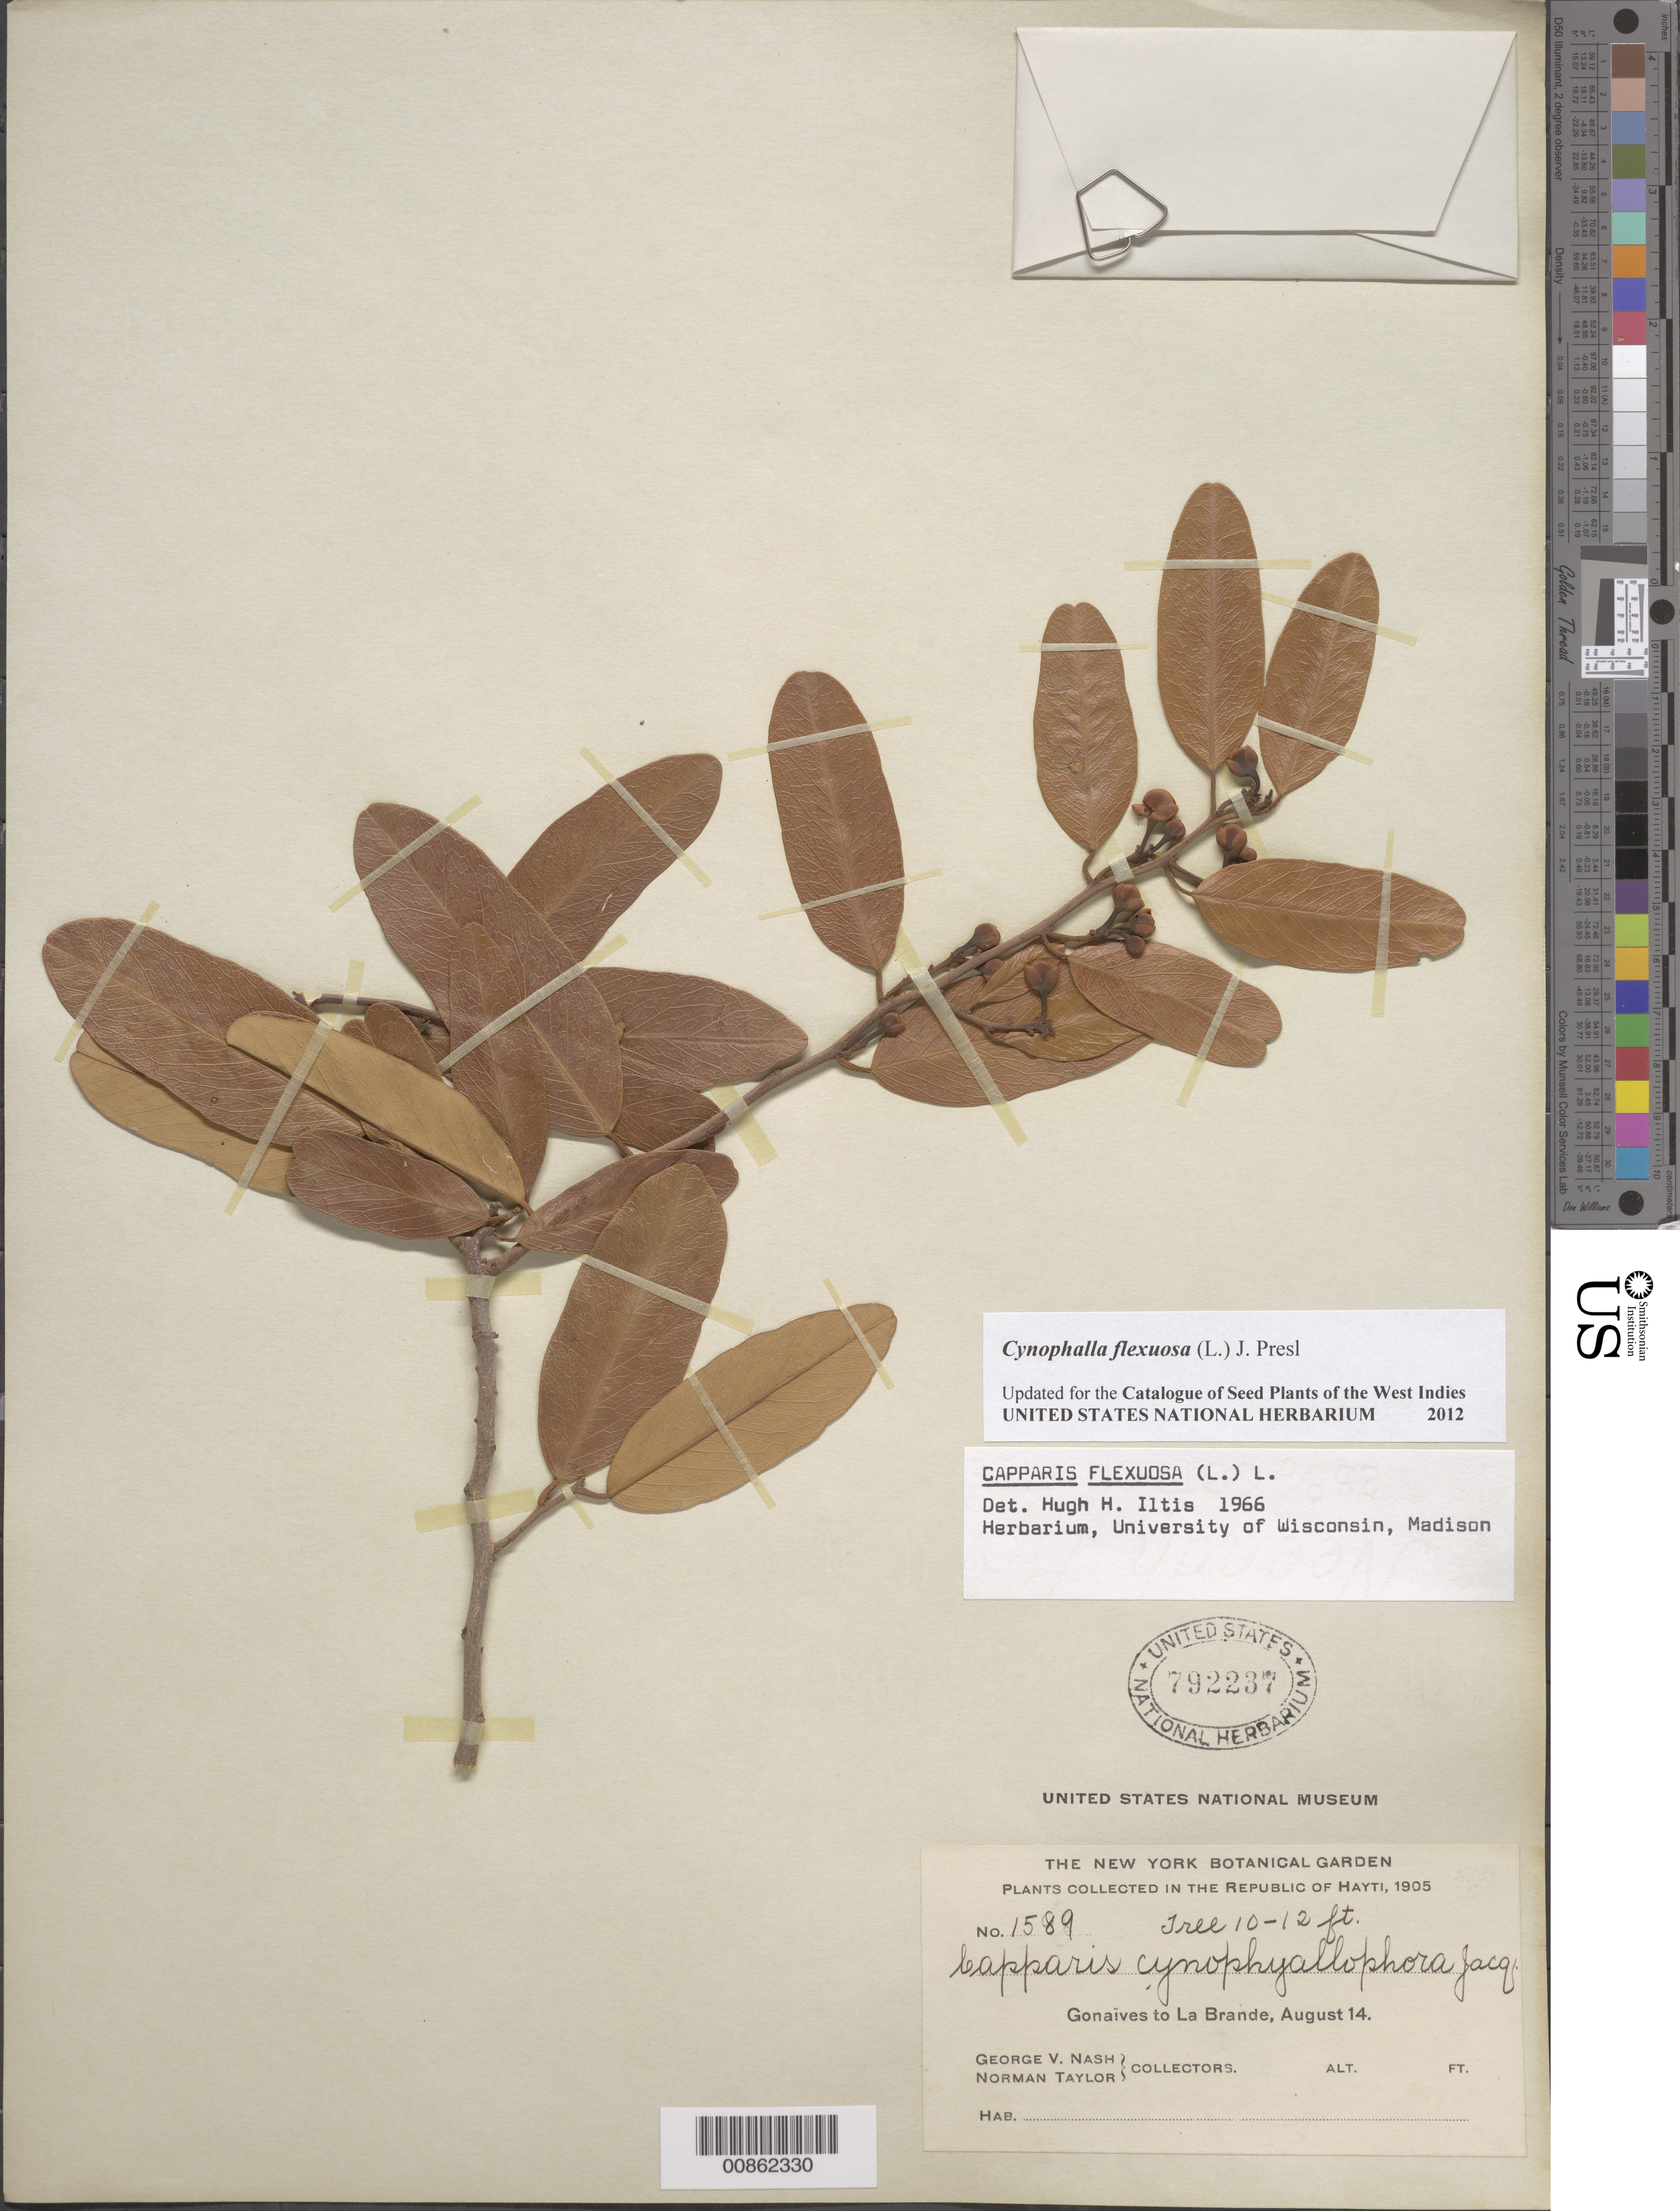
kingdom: Plantae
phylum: Tracheophyta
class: Magnoliopsida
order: Brassicales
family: Capparaceae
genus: Cynophalla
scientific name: Cynophalla flexuosa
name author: (L.) J. Presl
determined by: Iltis, Hugh Hellmut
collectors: G. V. Nash & N. Taylor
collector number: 1589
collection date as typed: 14 Aug 1905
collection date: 1905-08-14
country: Haiti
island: Hispaniola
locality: Gonaïves to La Brande.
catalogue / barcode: US 792237